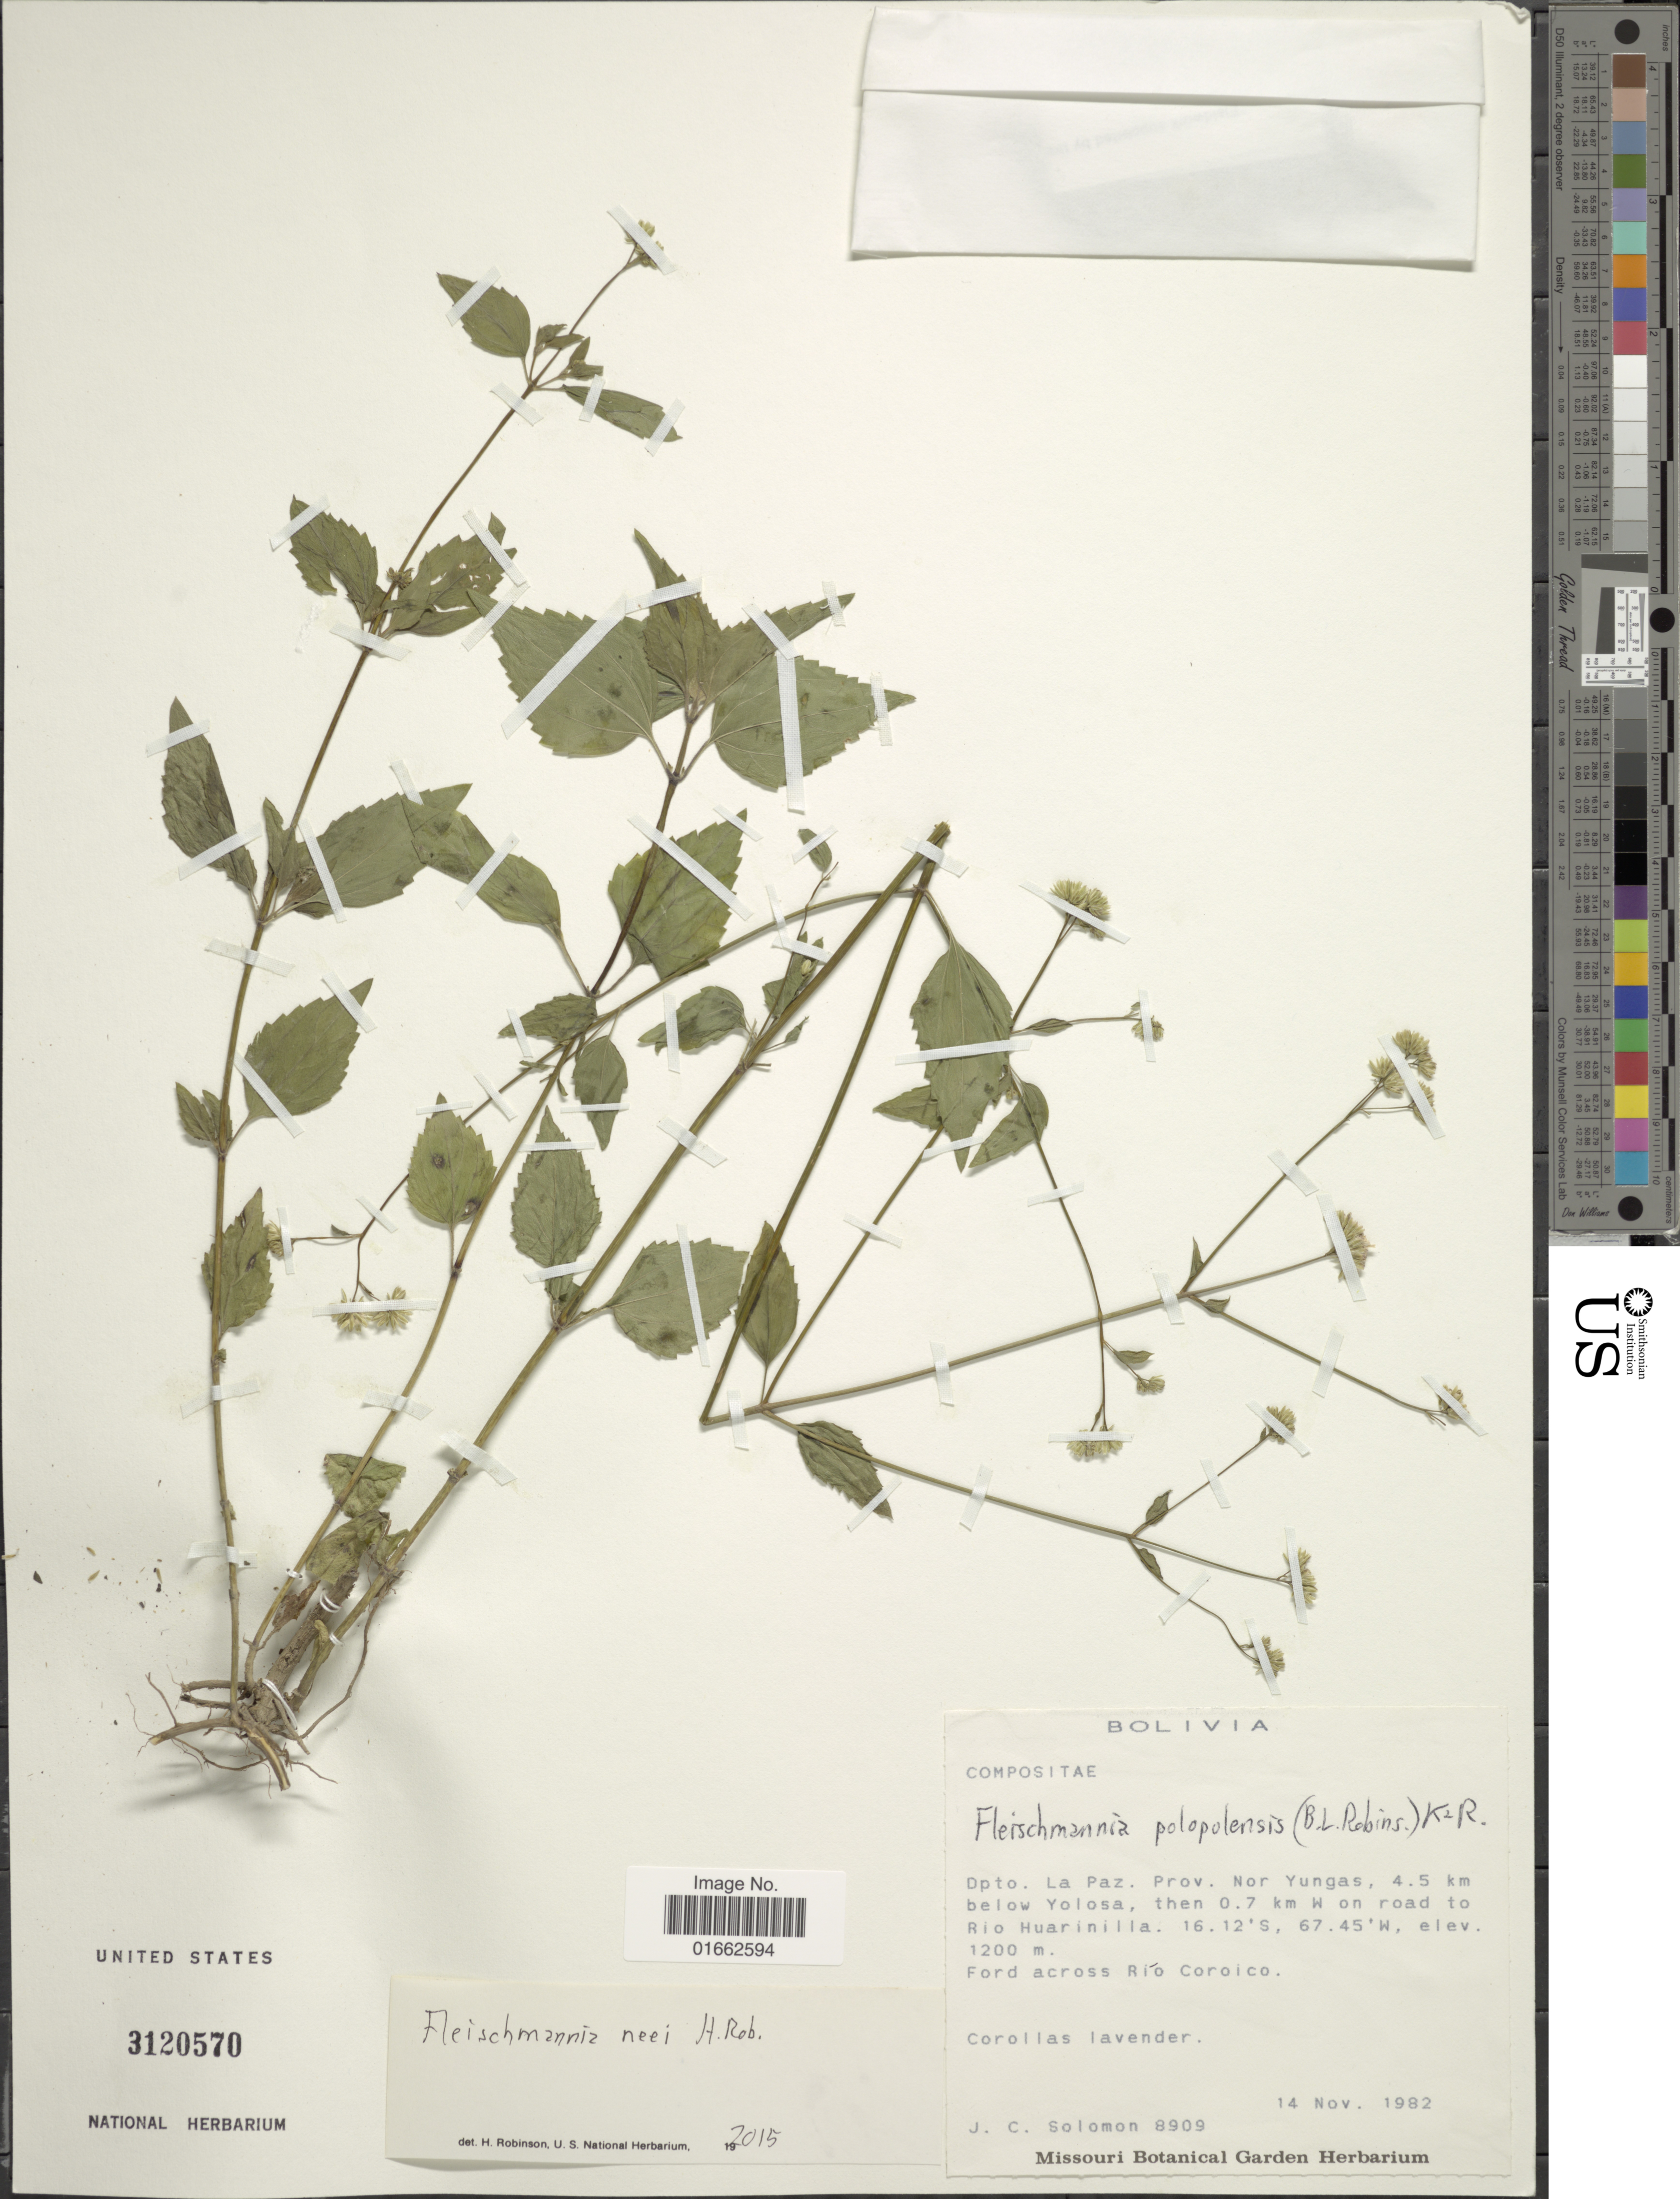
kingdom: Plantae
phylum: Tracheophyta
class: Magnoliopsida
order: Asterales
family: Asteraceae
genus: Fleischmannia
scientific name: Fleischmannia fiebrigii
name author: Hieron.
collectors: J. C. Solomon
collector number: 8909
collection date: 1982-11-14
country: Bolivia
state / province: La Paz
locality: Prov. Nor Yungas, 4.5 km below Yolosa, then 0.7 km W on road to Rio Huarinilla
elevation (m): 1200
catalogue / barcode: US 3120570